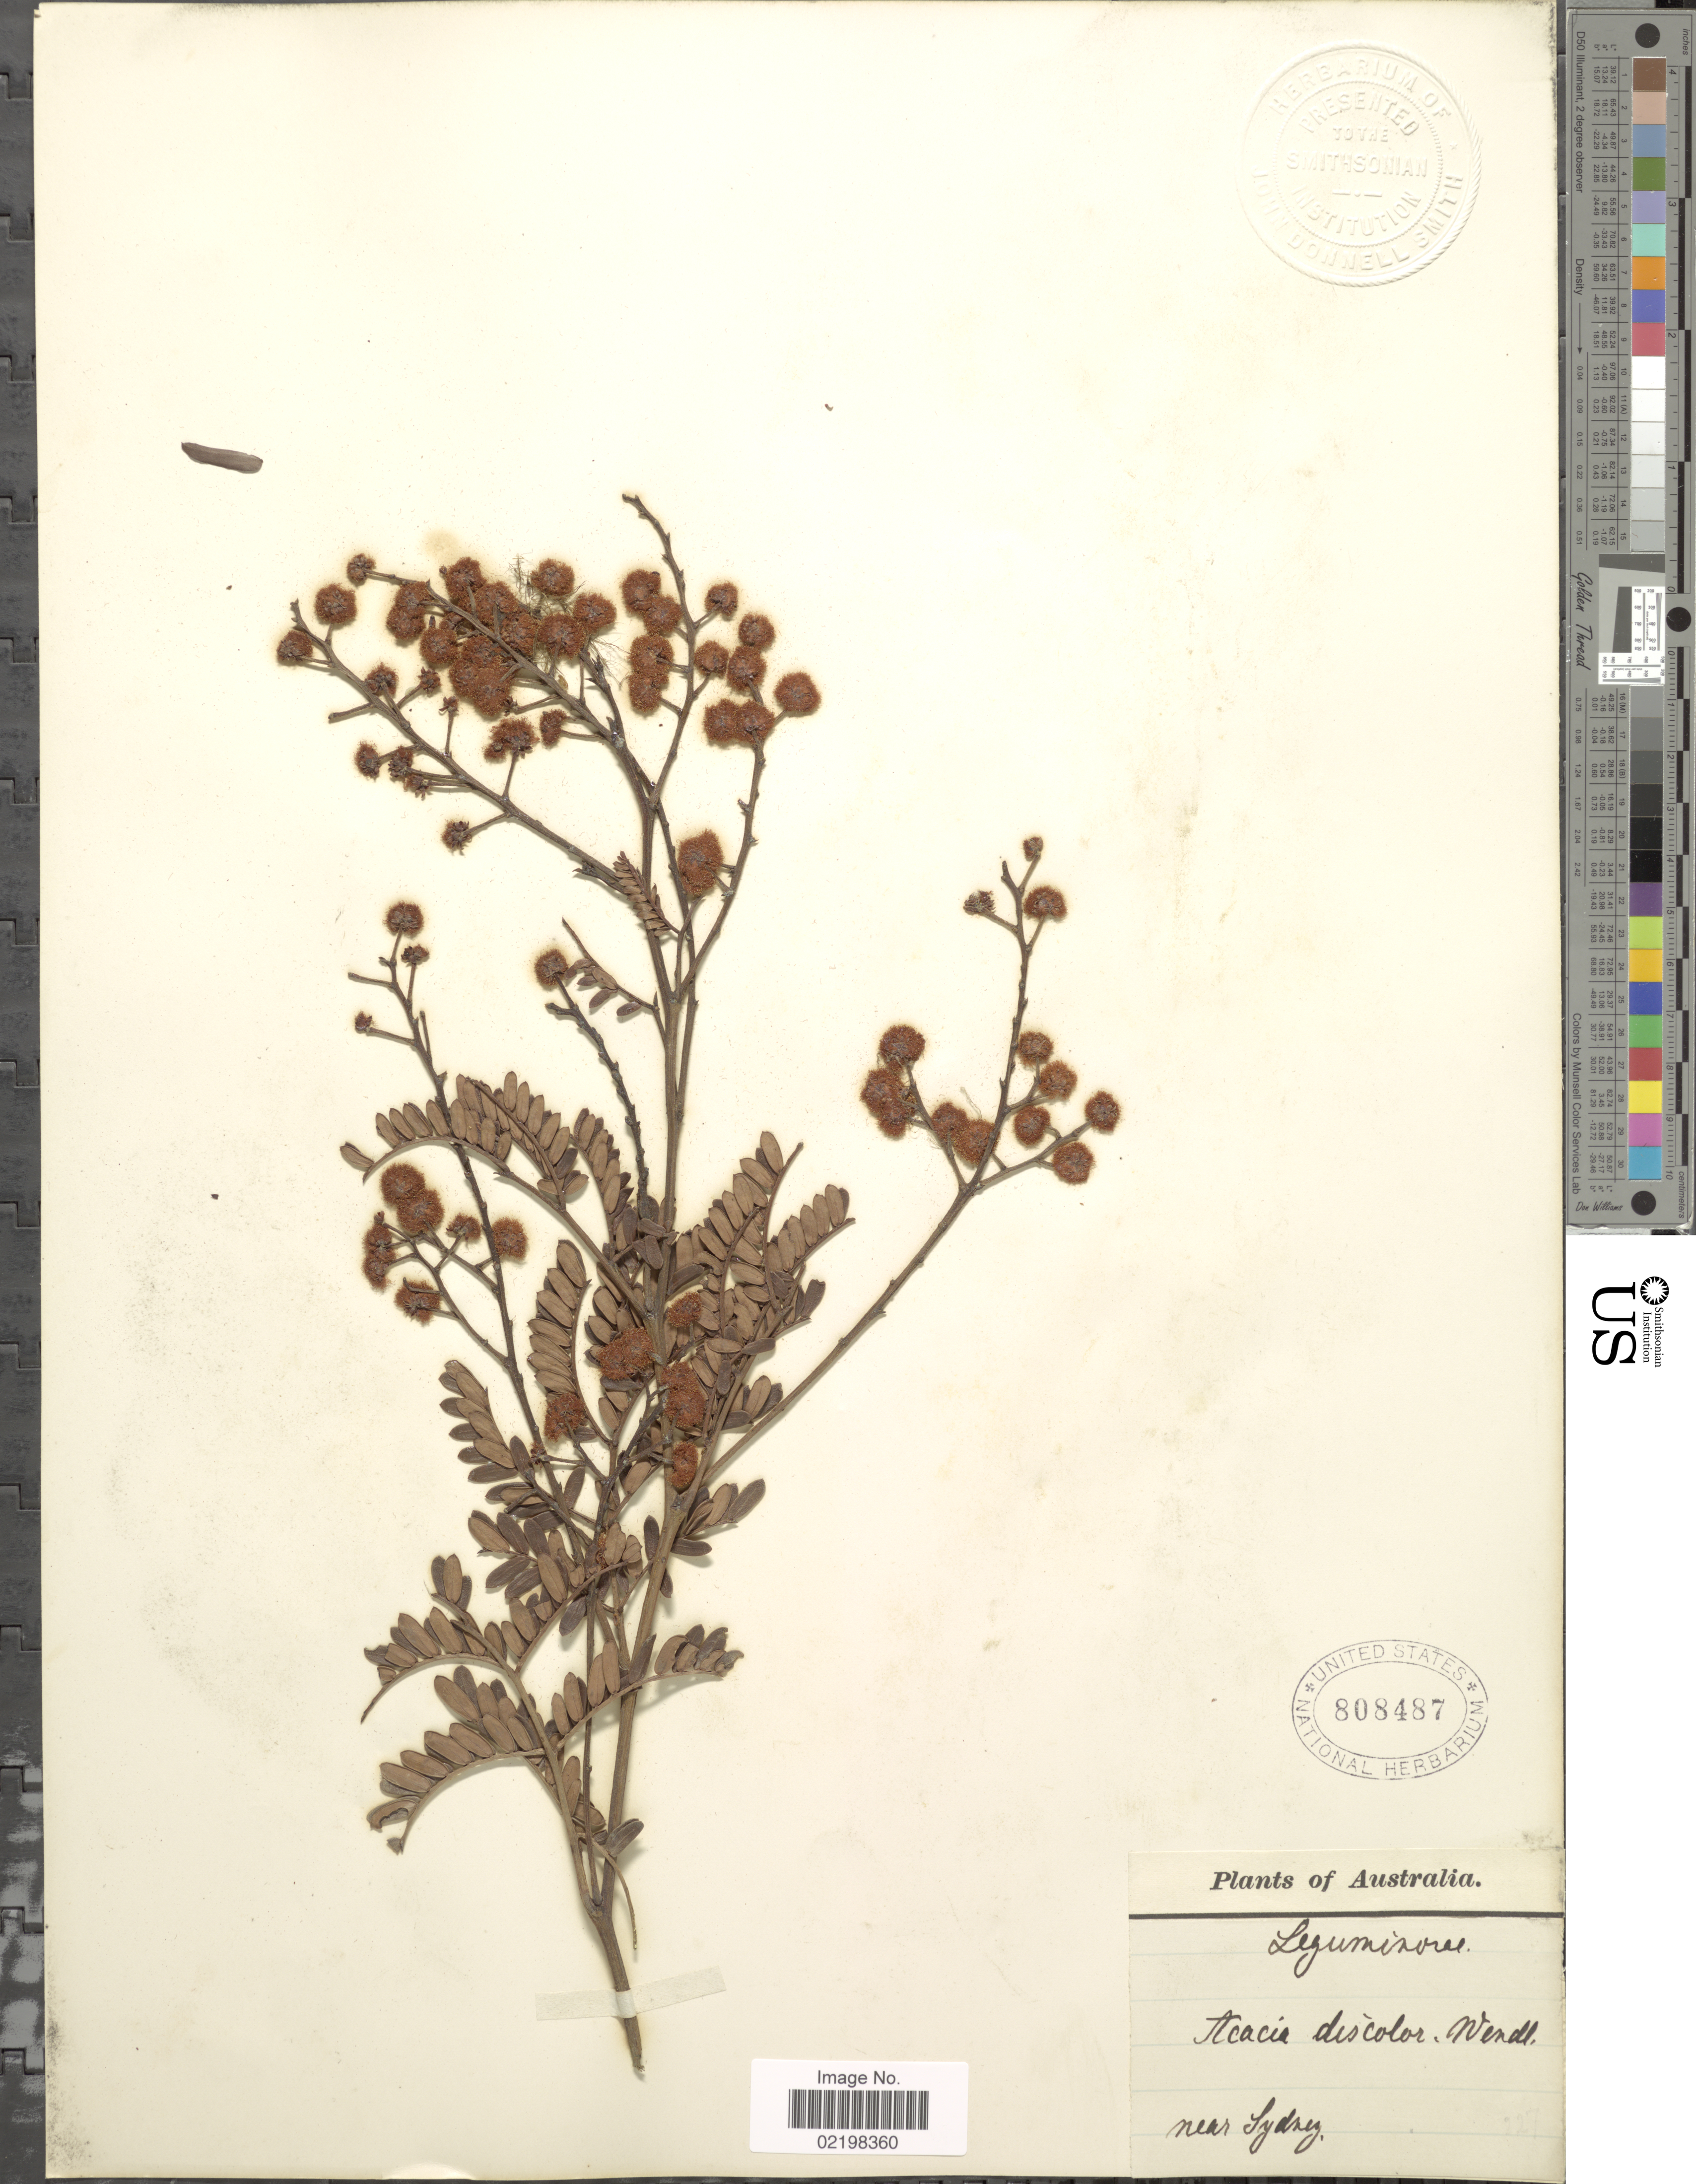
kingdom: Plantae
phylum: Tracheophyta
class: Magnoliopsida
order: Fabales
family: Fabaceae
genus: Acacia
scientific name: Acacia discolor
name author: Willd.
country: Australia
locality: Near Sydney.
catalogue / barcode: US 808487